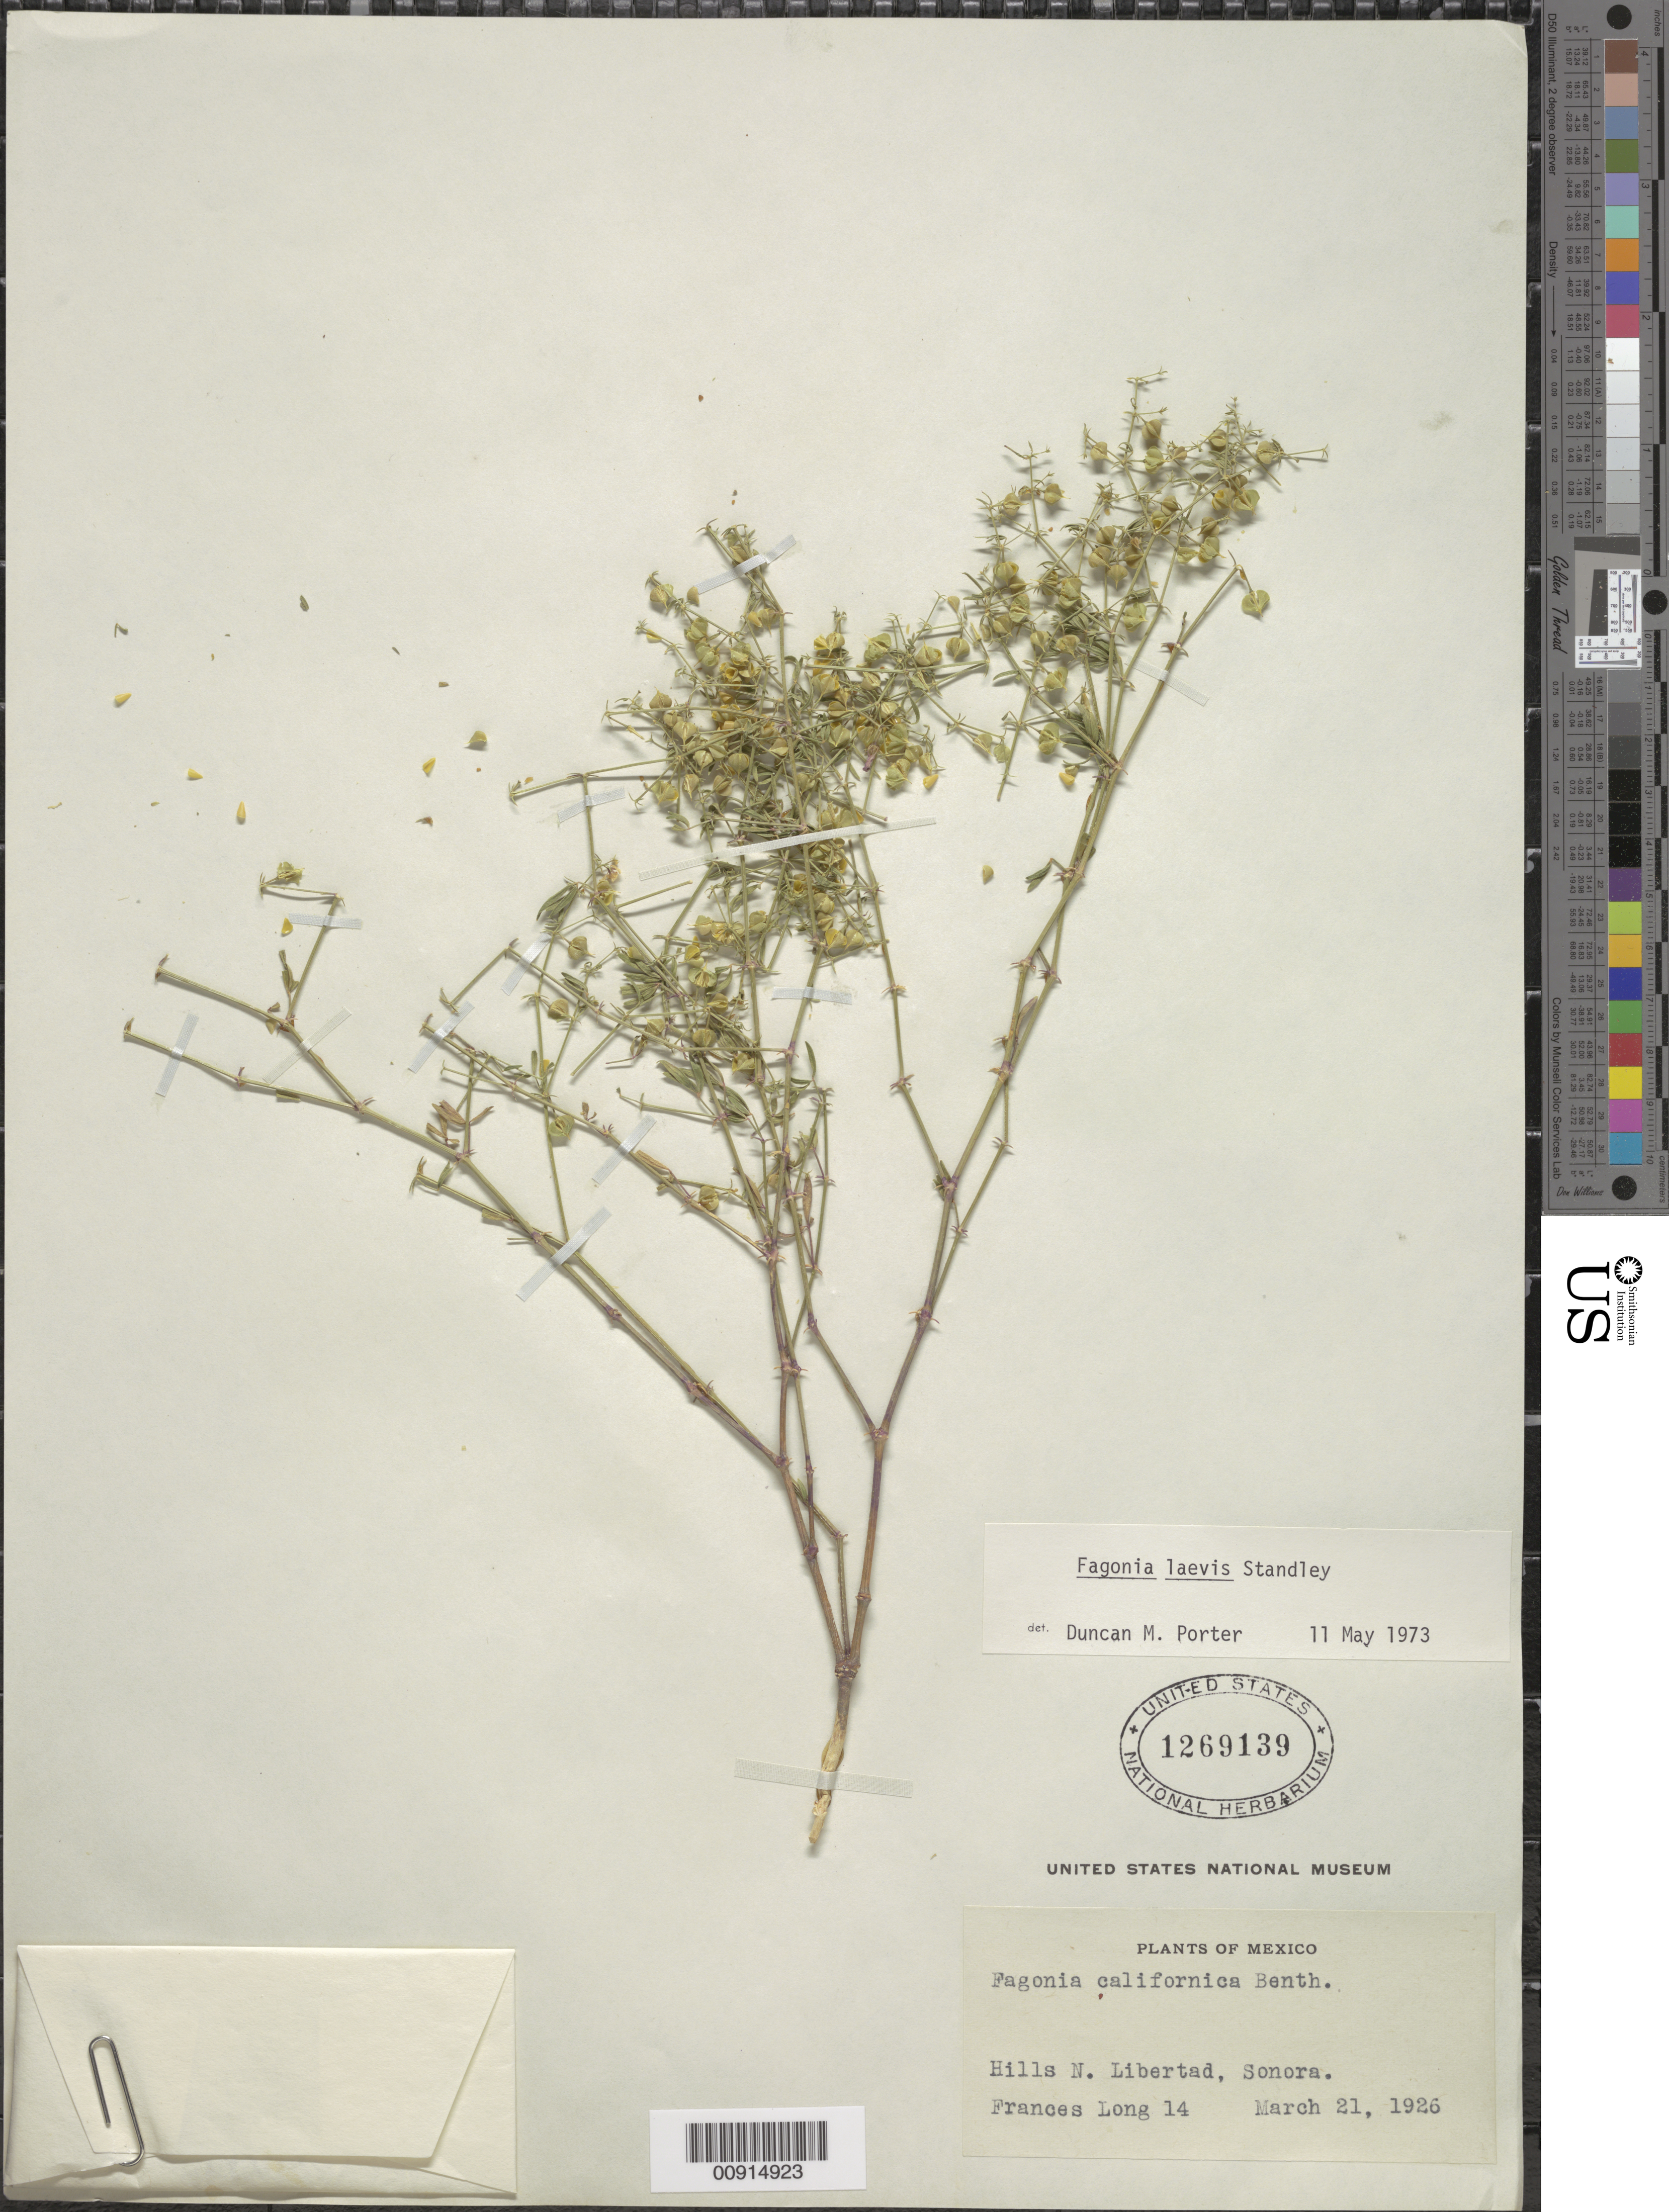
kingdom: Plantae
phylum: Tracheophyta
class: Magnoliopsida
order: Zygophyllales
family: Zygophyllaceae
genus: Fagonia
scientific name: Fagonia laevis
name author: Standl.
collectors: F. Long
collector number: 14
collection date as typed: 21 Mar 1926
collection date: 1926-03-21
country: Mexico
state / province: Sonora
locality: Hills N Libertad, Sonora.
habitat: Hills.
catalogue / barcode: US 1269139